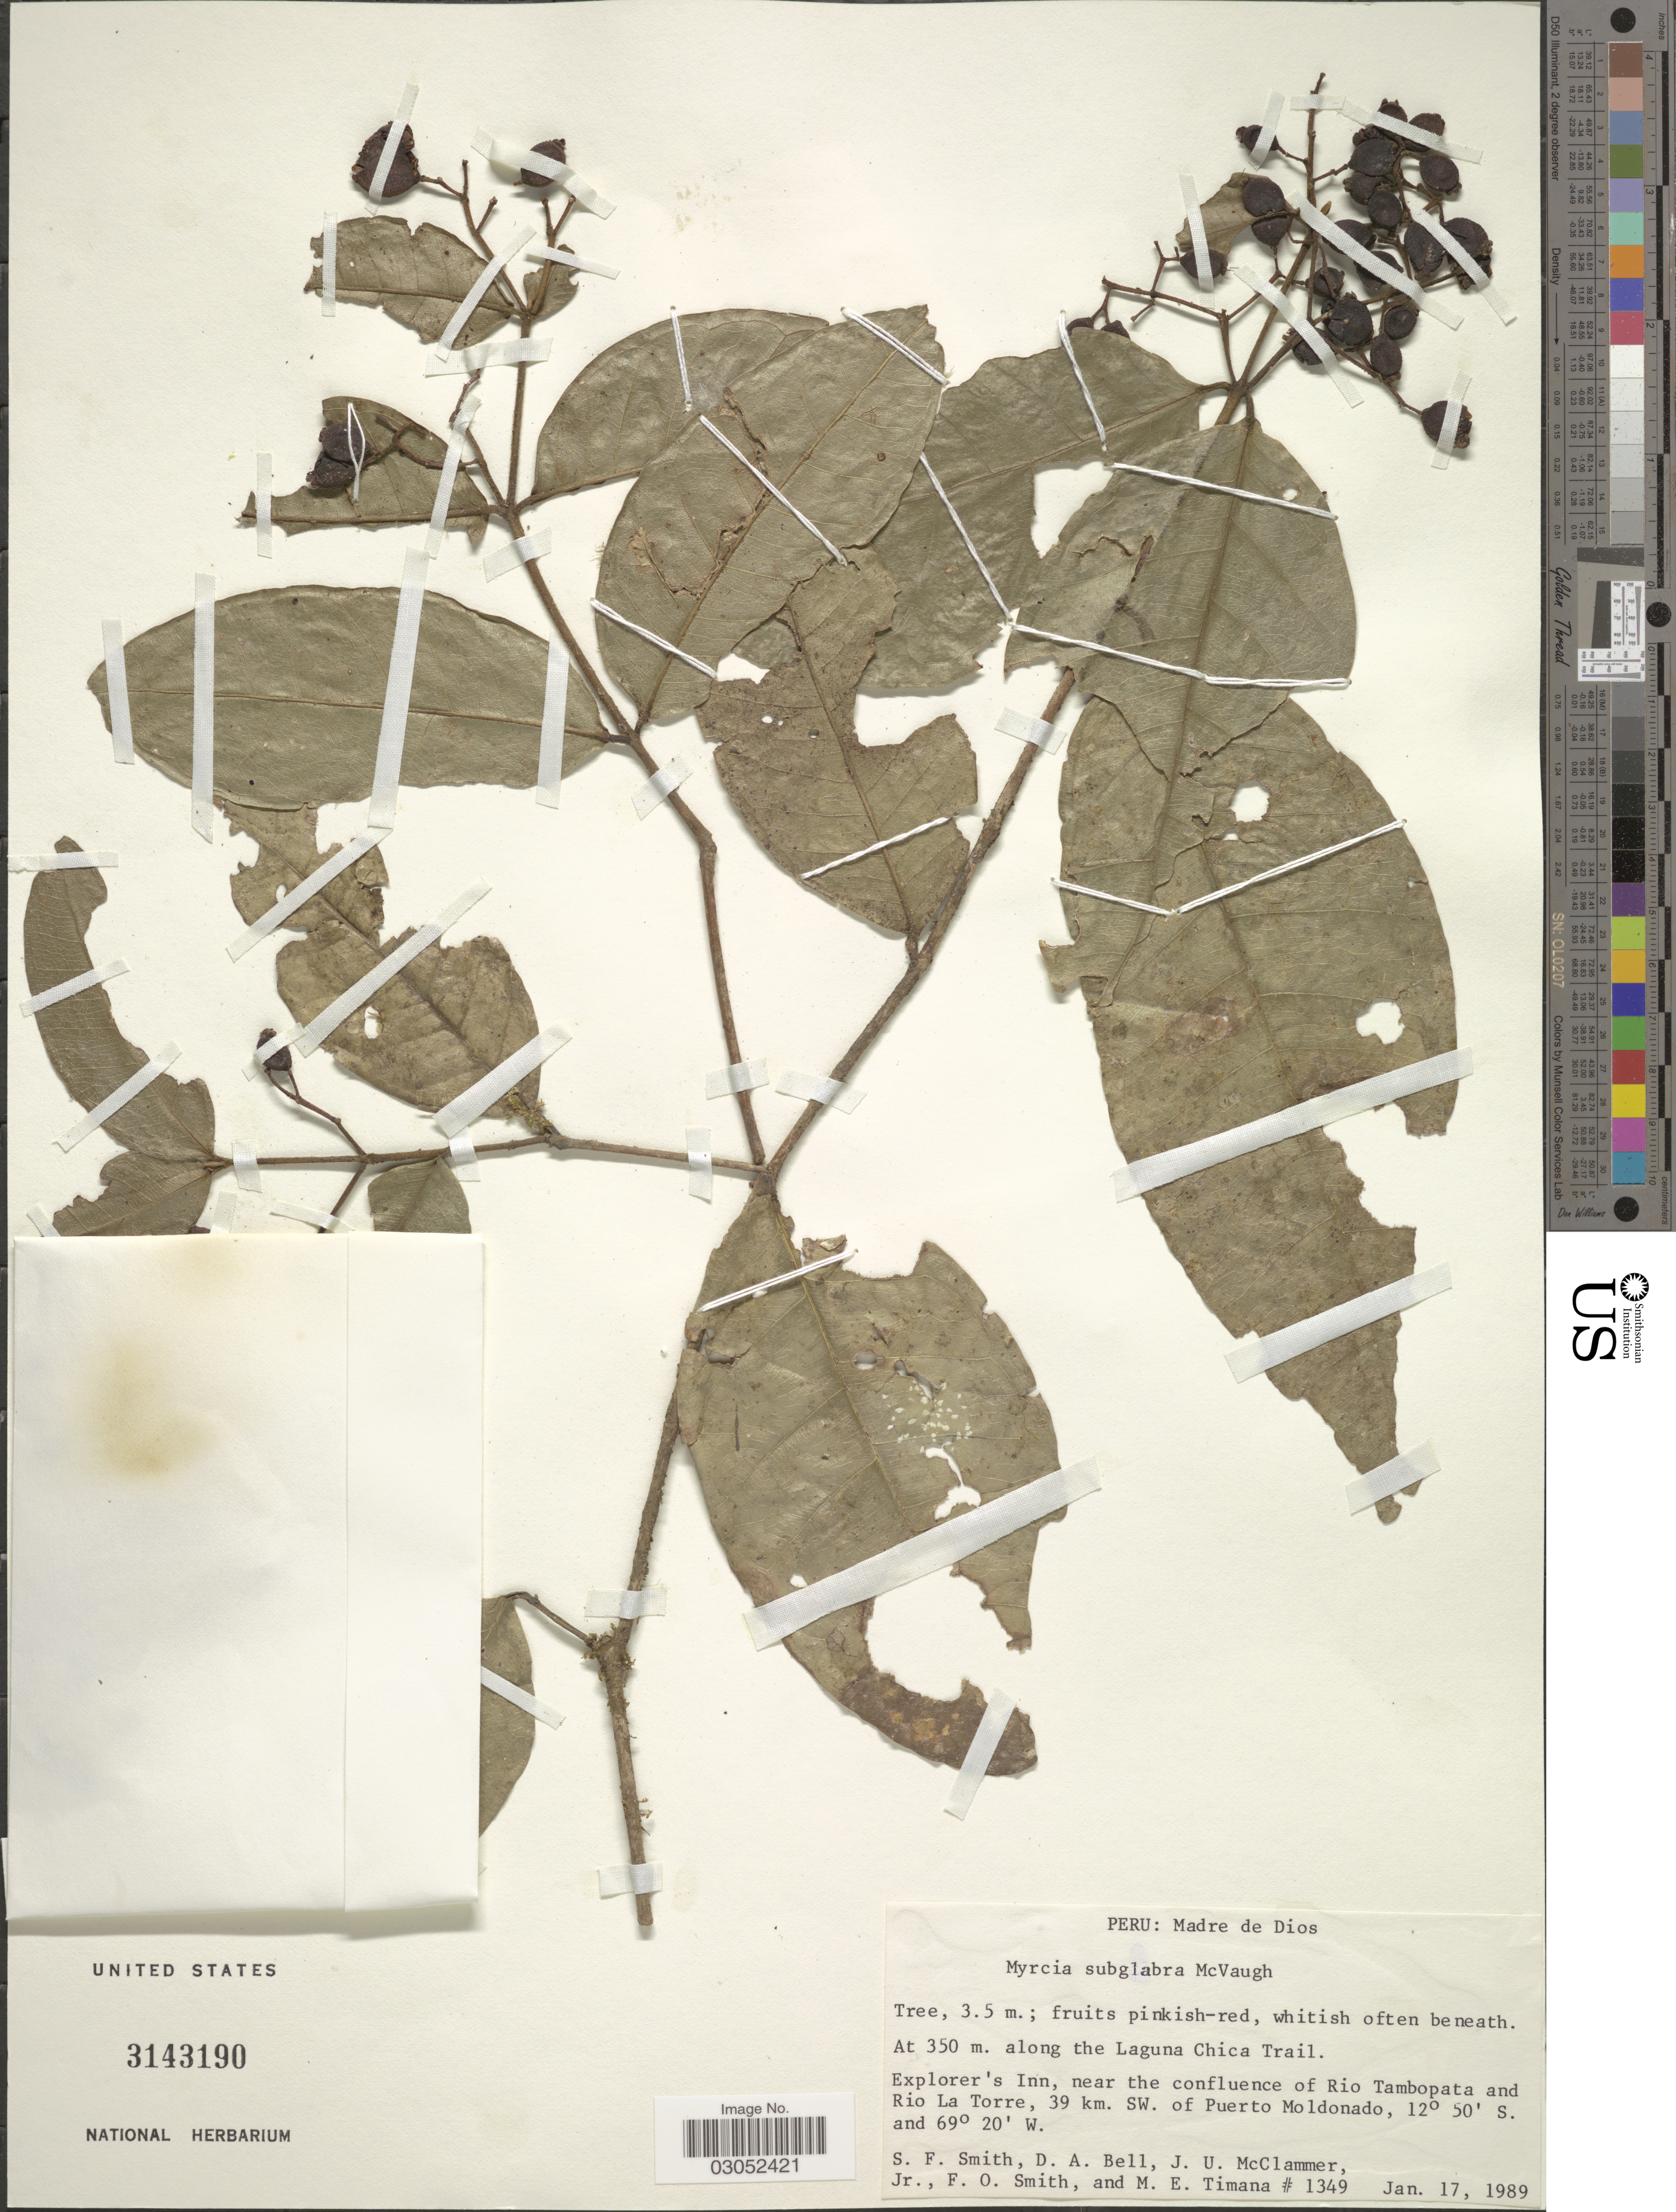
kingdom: Plantae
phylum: Tracheophyta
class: Magnoliopsida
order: Myrtales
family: Myrtaceae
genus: Myrcia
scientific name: Myrcia subglabra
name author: McVaugh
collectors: S.F. Smith, D. A. Bell, J. McClammer Jr. & F. Smith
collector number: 1349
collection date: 1989-01-17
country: Peru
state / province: Madre de Dios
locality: Along the Laguna Chica Trail. Exploerer's Inn, near the confluence of Rio Tambopata and Rio La Torre, 39 km. SW. of Puerto Moldonado.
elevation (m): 350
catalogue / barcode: US 3143190